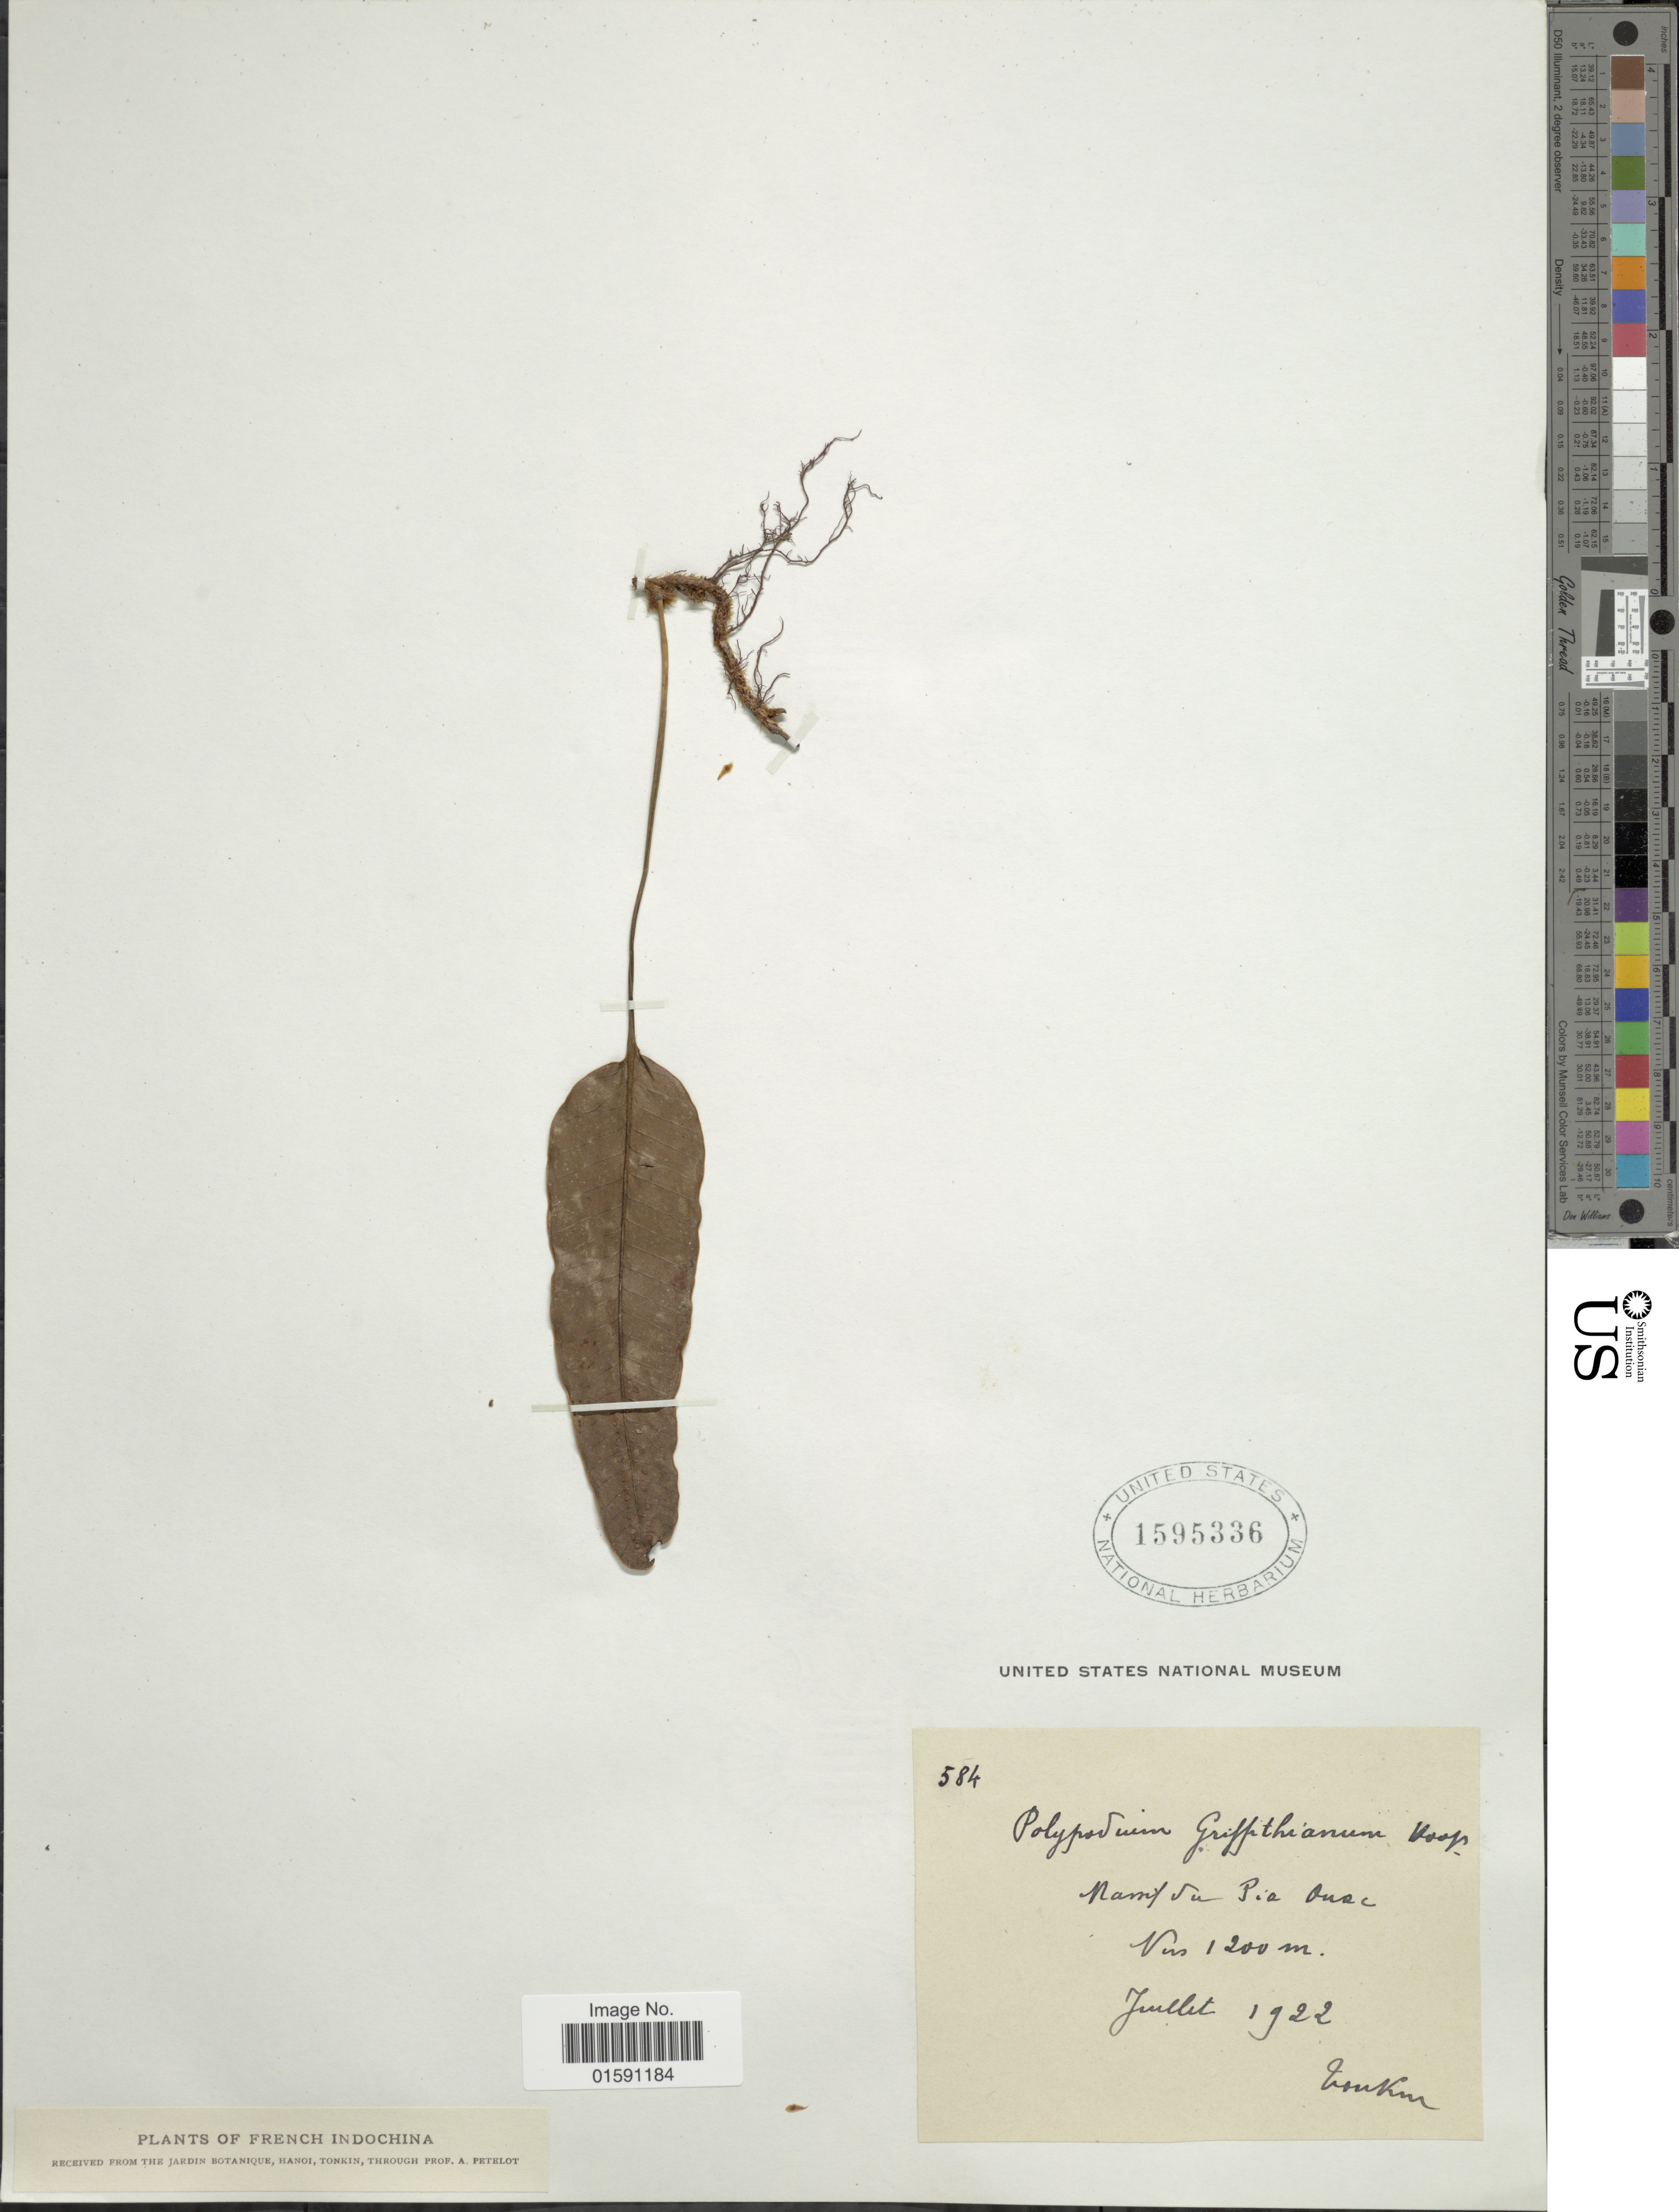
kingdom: Plantae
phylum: Tracheophyta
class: Polypodiopsida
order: Polypodiales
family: Polypodiaceae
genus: Selliguea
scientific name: Selliguea griffithiana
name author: (Hook.) Fraser-Jenk.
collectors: A. Petelot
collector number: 584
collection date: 1922-07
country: Vietnam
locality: Tonkin. Namidu Pia Quac Vers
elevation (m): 1200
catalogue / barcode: US 1595336